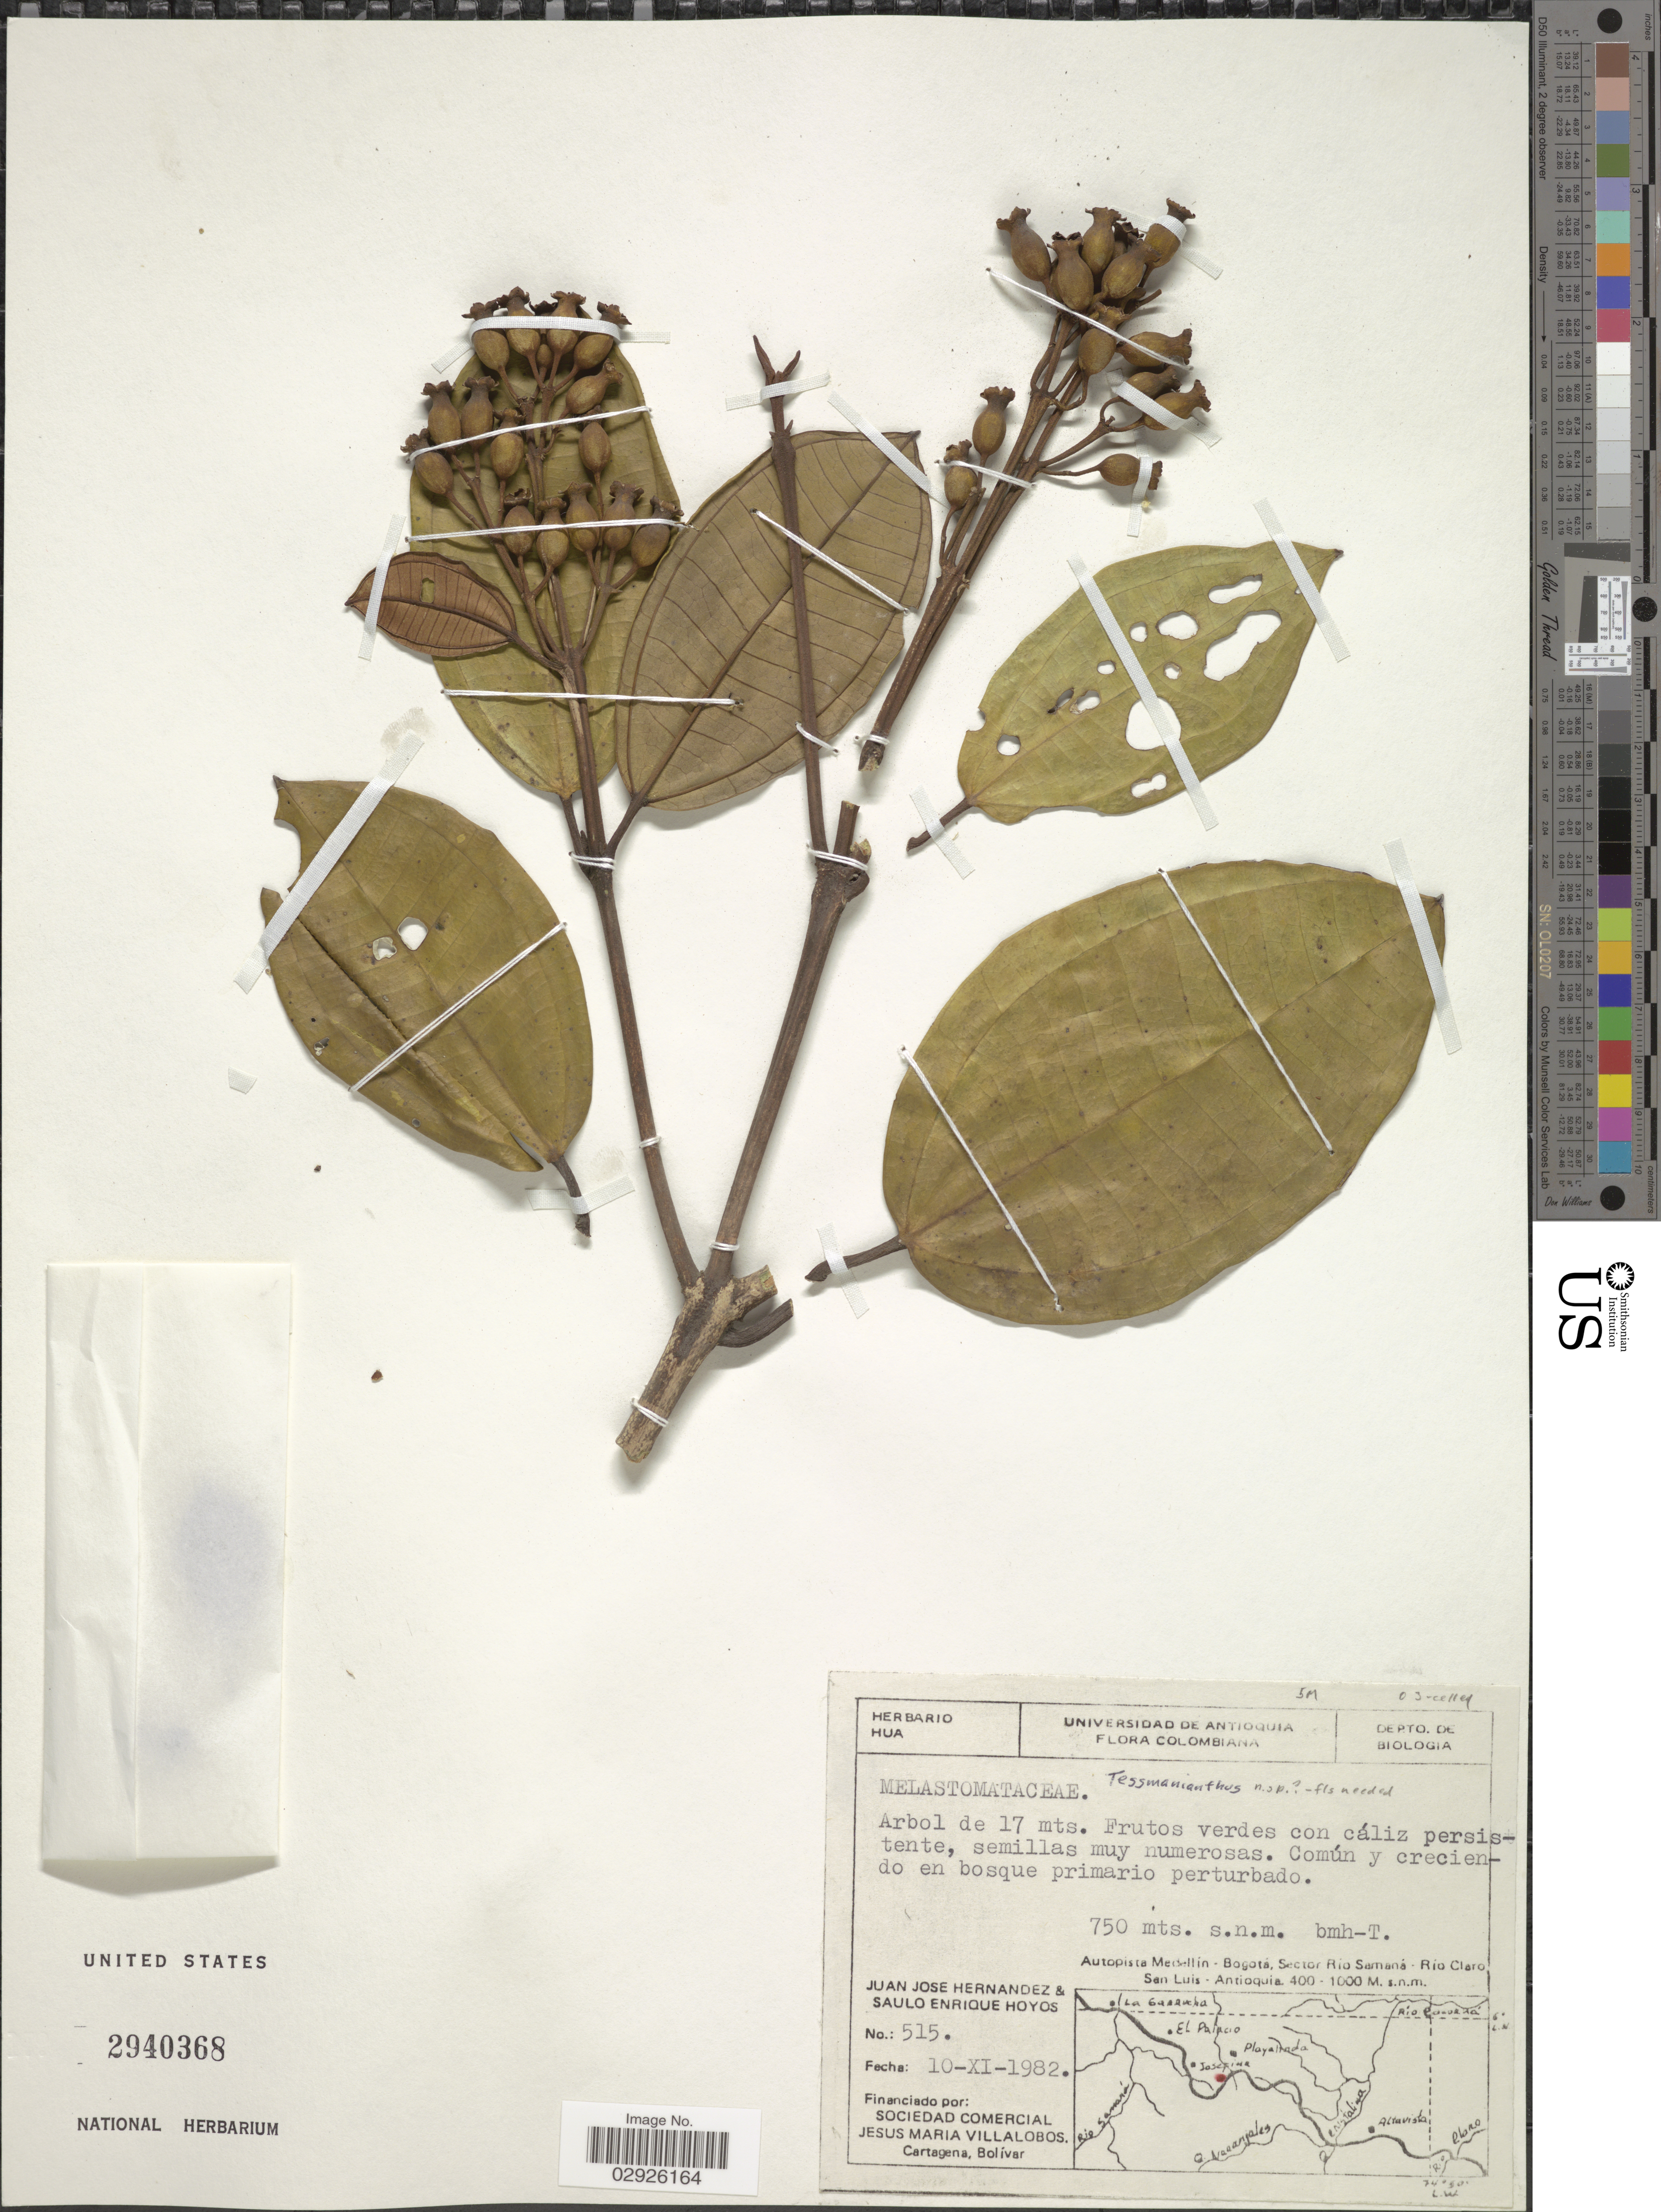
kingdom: Plantae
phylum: Tracheophyta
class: Magnoliopsida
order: Myrtales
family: Melastomataceae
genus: Tessmannianthus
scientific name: Tessmannianthus sp.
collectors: J. J. Hernandez & S. E. Hoyos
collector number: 515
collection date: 1982-11-10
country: Colombia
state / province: Antioquia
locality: Autopista Medellín - Bogotá, Sector Río Samaná - Río Claro. San Luis.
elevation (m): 750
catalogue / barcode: US 2940368